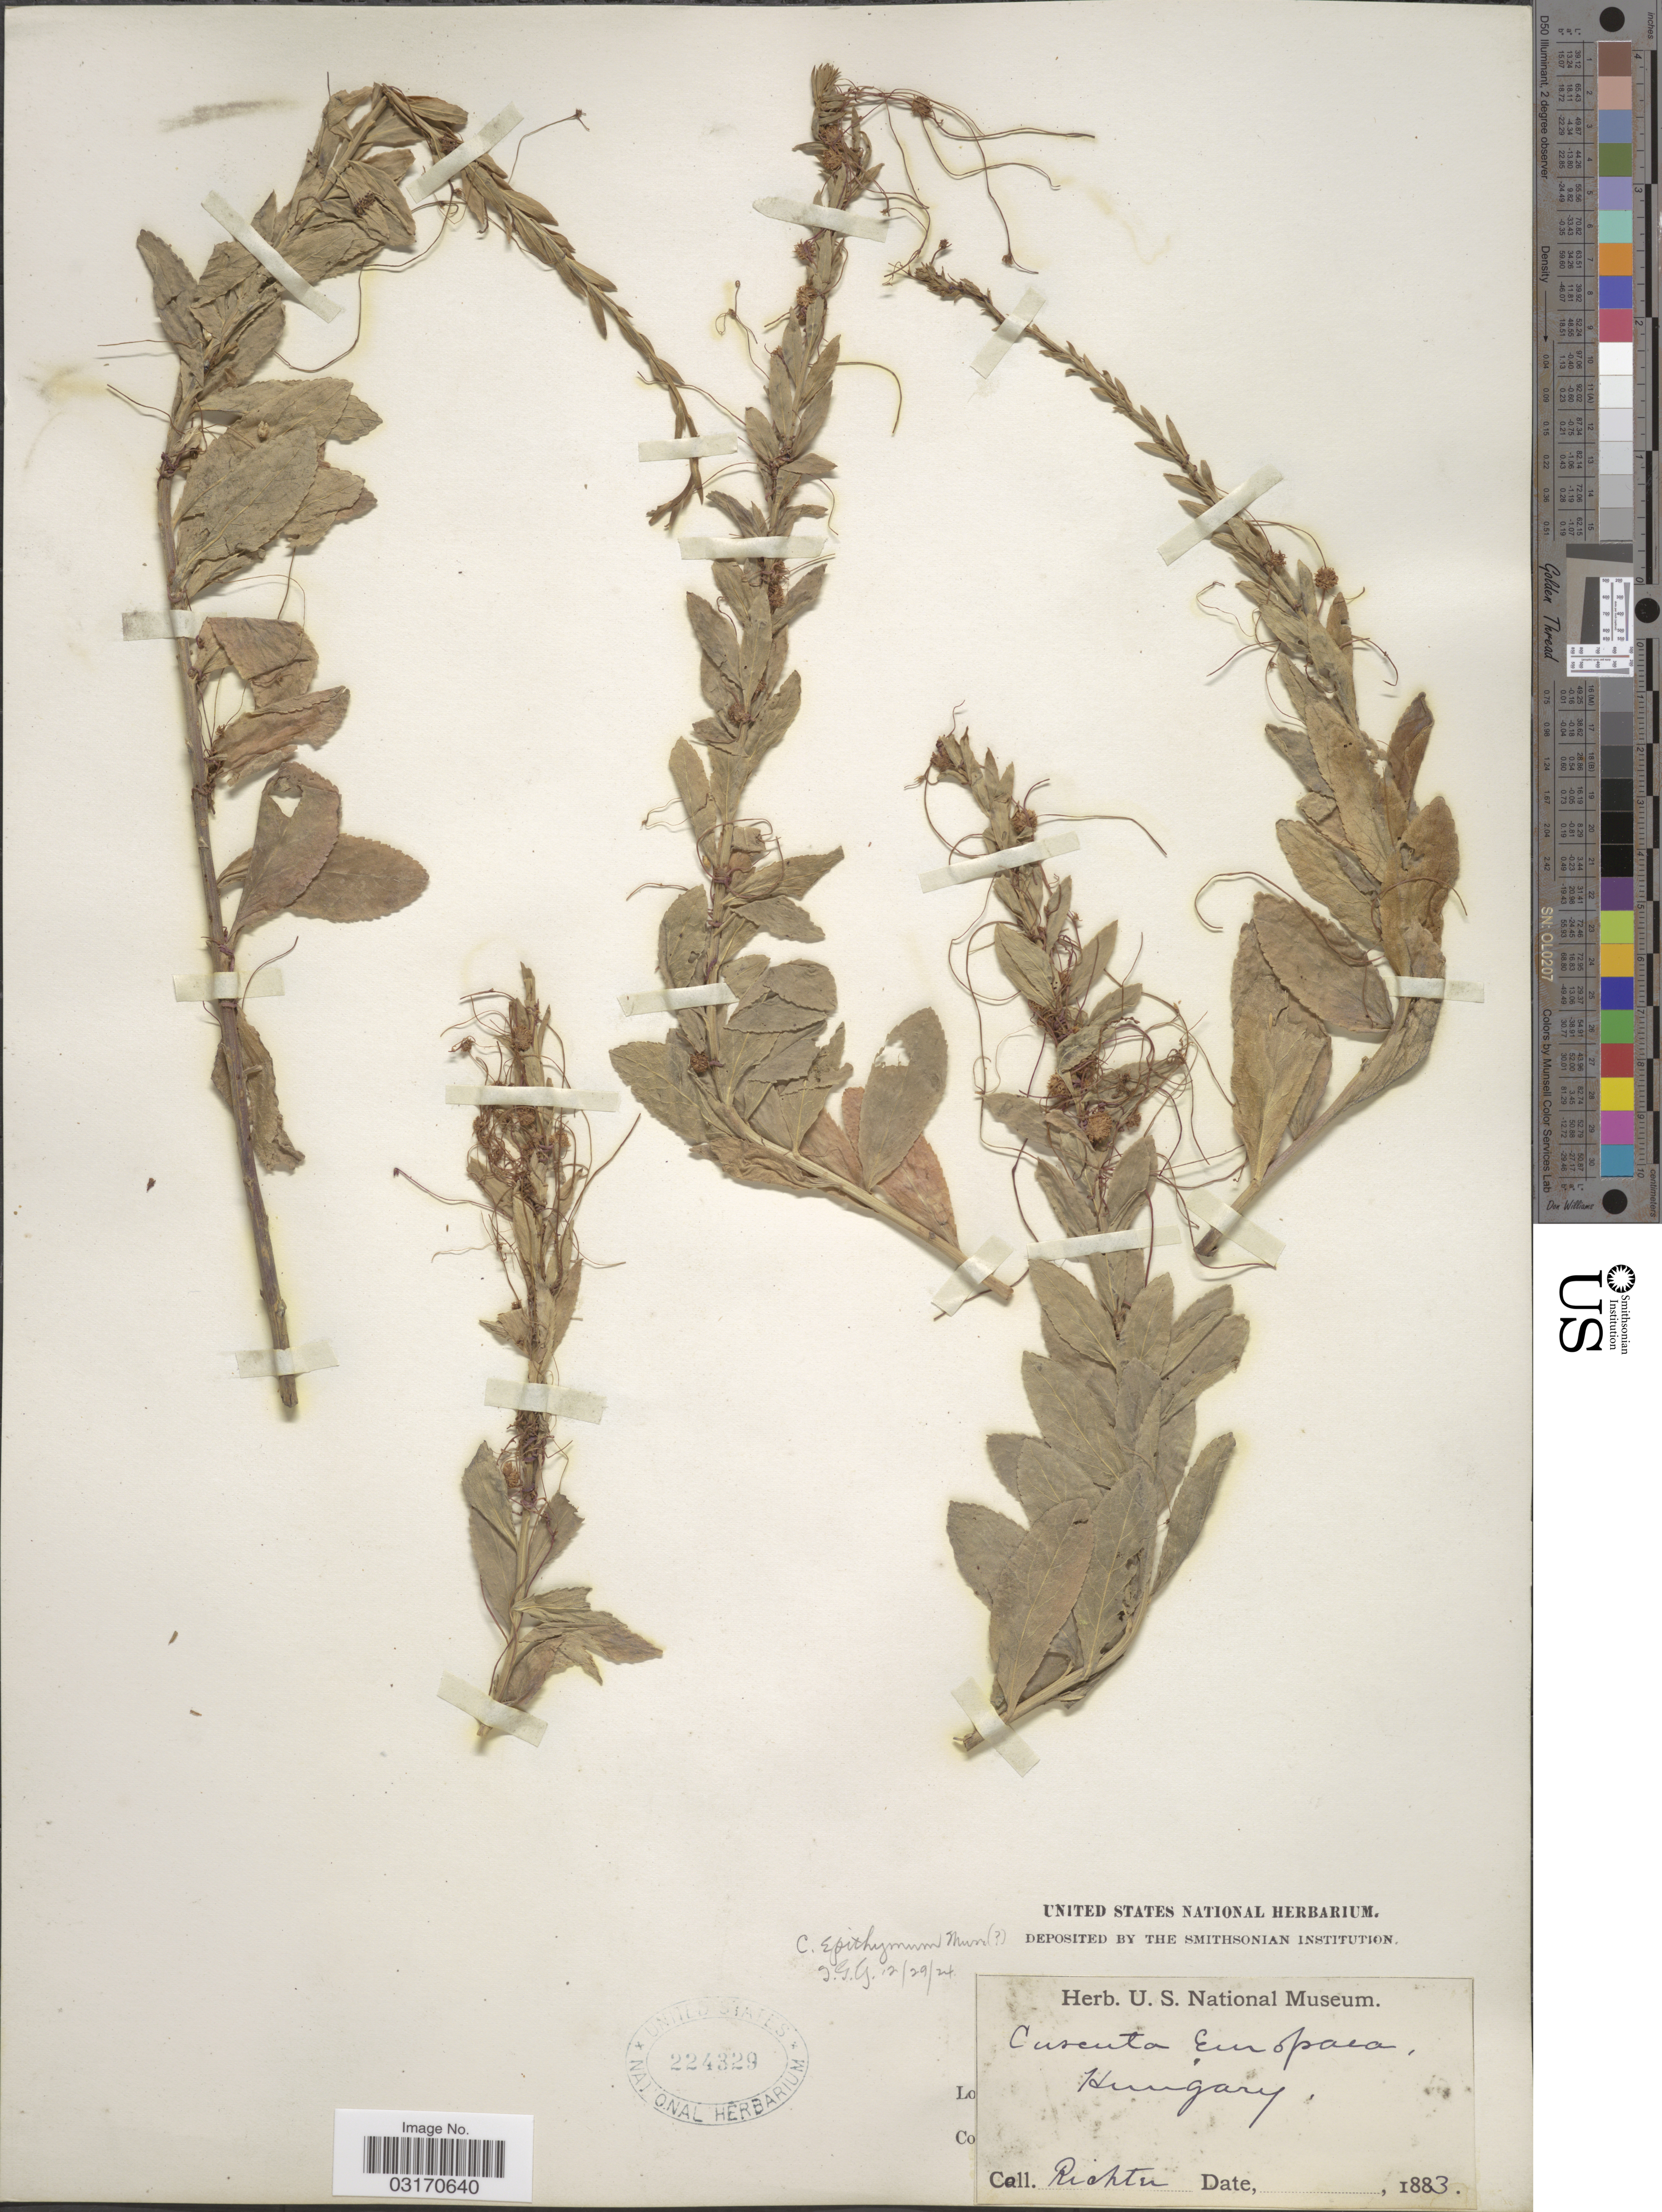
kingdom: Plantae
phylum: Tracheophyta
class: Magnoliopsida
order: Solanales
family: Convolvulaceae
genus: Cuscuta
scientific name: Cuscuta epithymum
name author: Murray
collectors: -- Richter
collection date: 1883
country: Hungary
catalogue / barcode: US 224329